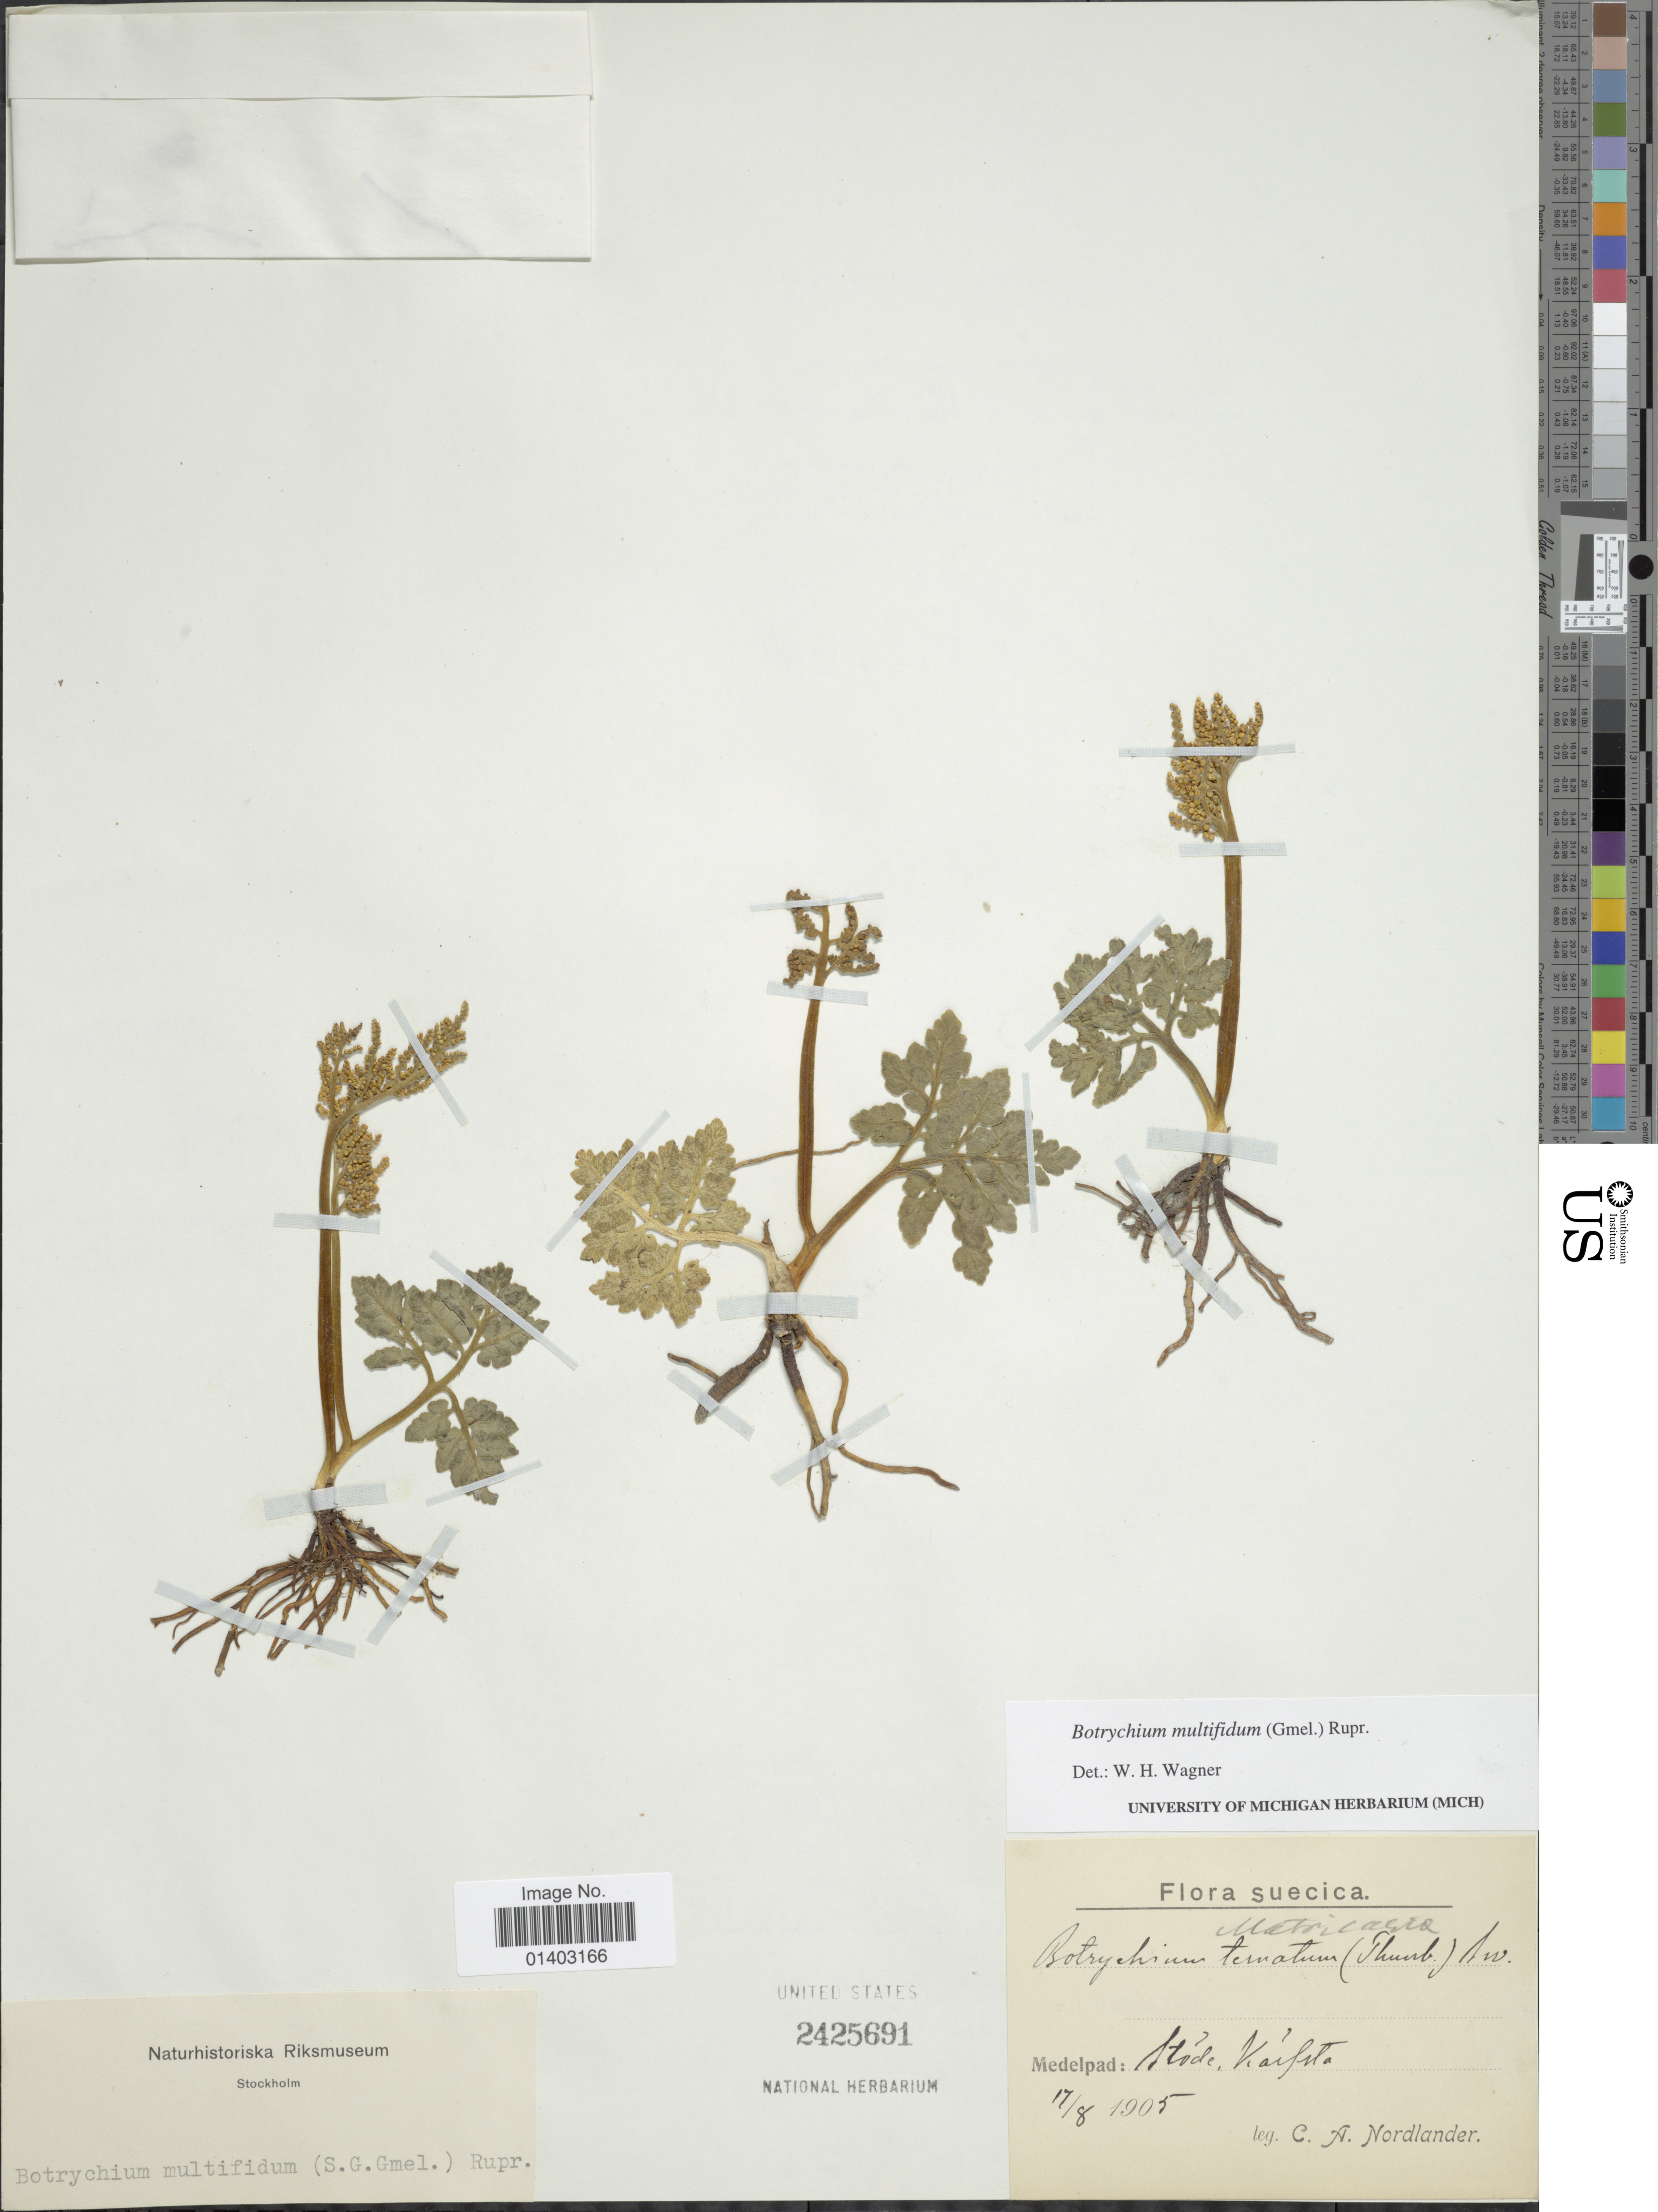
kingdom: Plantae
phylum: Tracheophyta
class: Polypodiopsida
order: Ophioglossales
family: Ophioglossaceae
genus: Botrychium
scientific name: Botrychium multifidum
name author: (J.F. Gmel.) Rupr.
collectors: C. Nordlander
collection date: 1905-08-17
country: Sweden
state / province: Västernorrland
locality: Stöde, Kälsta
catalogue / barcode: US 2425691